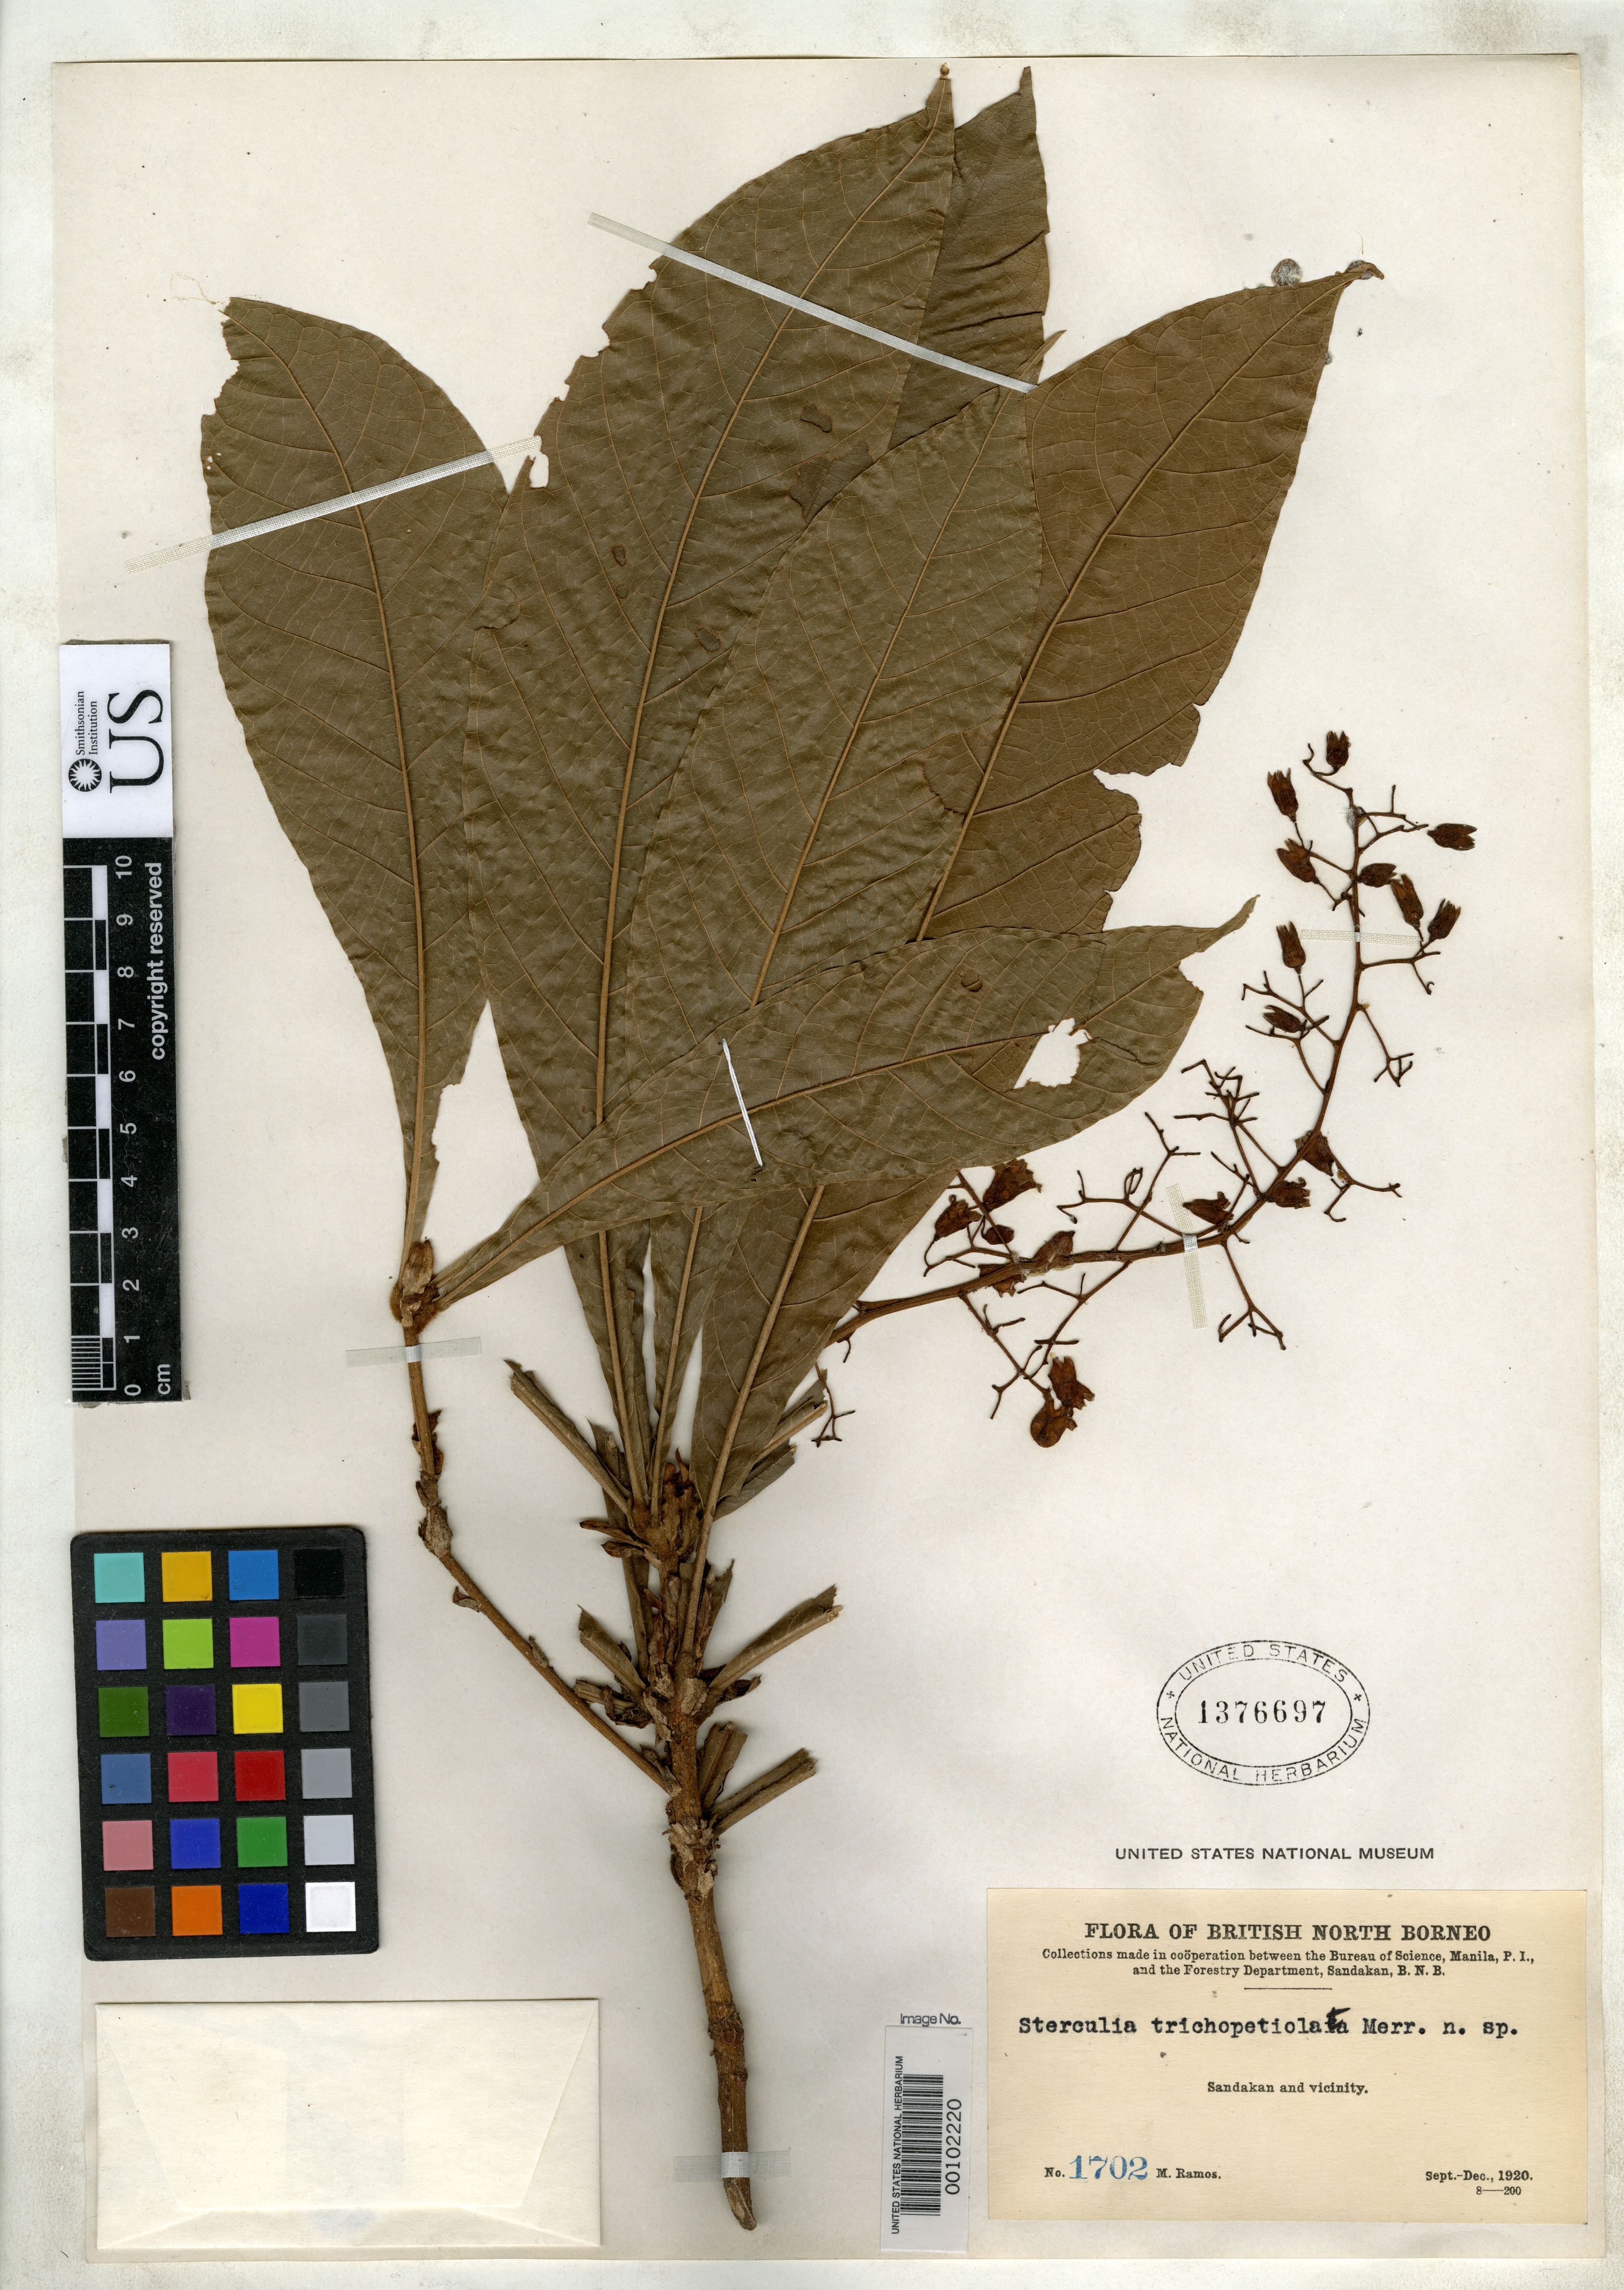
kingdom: Plantae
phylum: Tracheophyta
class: Magnoliopsida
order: Malvales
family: Malvaceae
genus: Sterculia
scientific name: Sterculia trichopetiolata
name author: Merr.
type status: Isotype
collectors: M. Ramos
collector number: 1702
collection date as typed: Sep 1920 to -- Dec 1920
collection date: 1920-09/1920-12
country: Malaysia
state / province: Sabah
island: Borneo Island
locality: Sandakan & vicinity.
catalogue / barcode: US 1376697